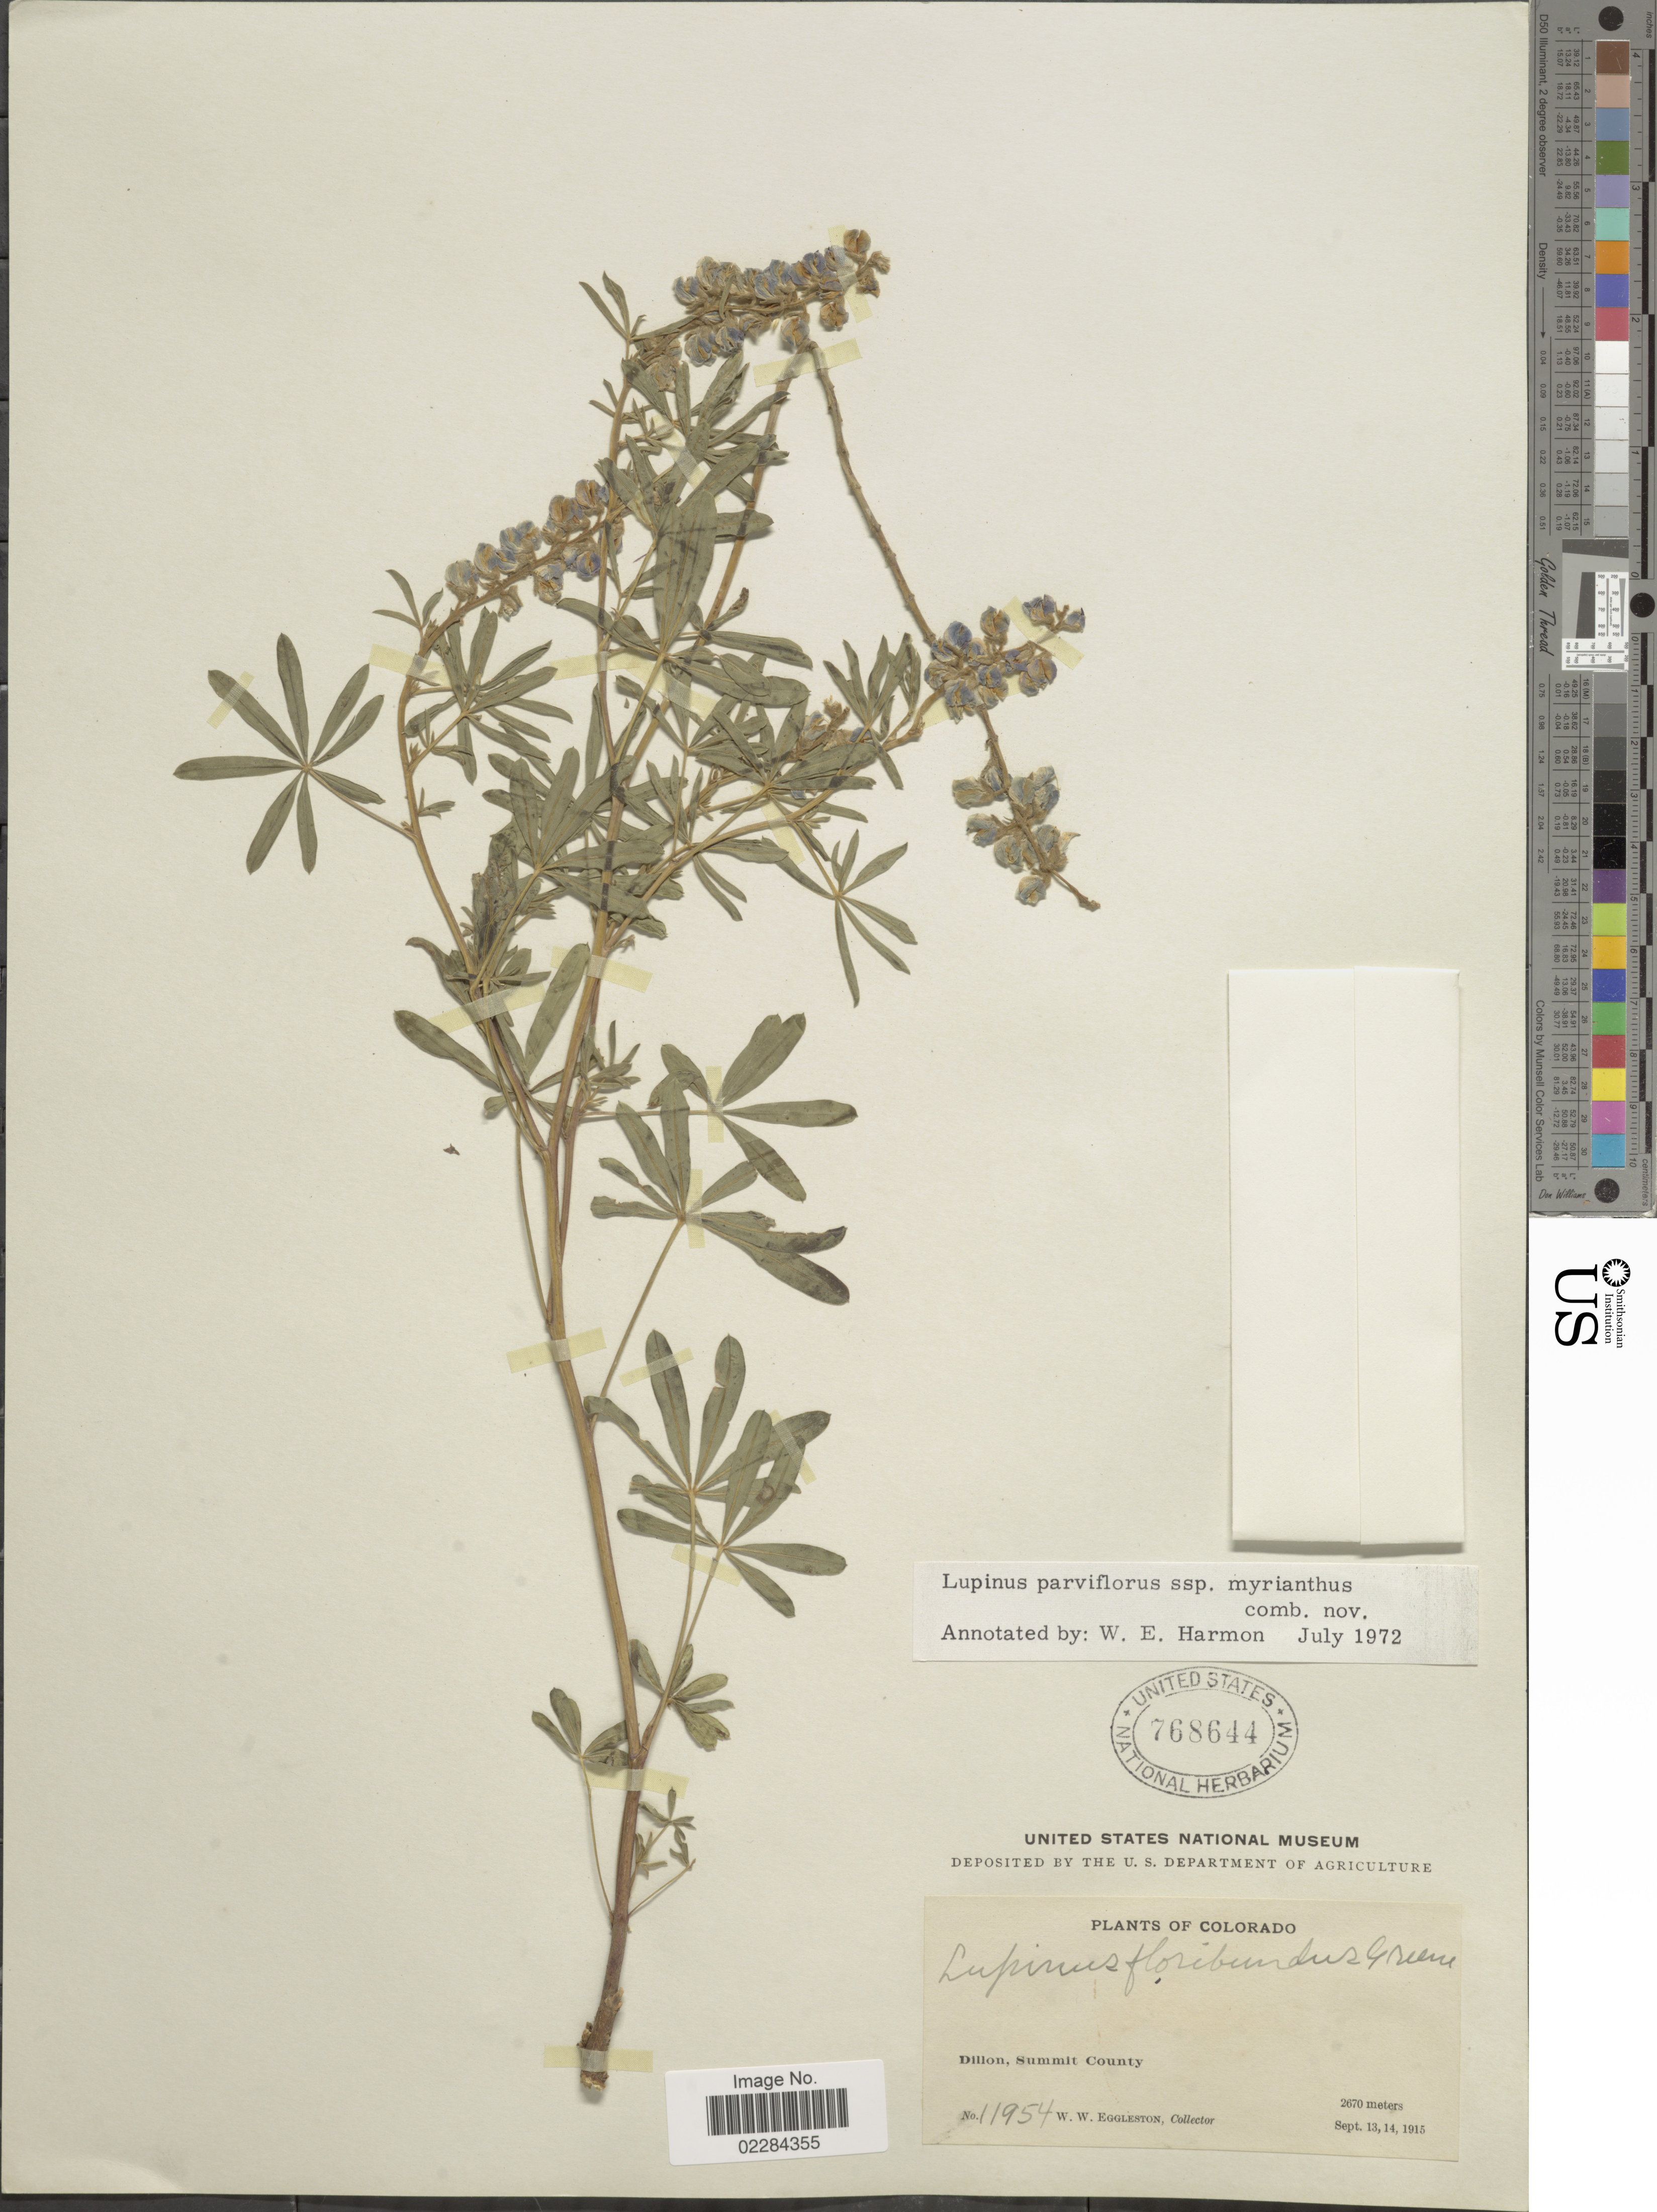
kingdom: Plantae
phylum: Tracheophyta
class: Magnoliopsida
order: Fabales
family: Fabaceae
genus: Lupinus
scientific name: Lupinus argenteus var. myrianthus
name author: (Greene) Isley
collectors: W. W. Eggleston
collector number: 11954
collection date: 1915-09-13/1915-09-14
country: United States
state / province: Colorado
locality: Dillon, Summit County.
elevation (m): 2670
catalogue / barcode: US 768644